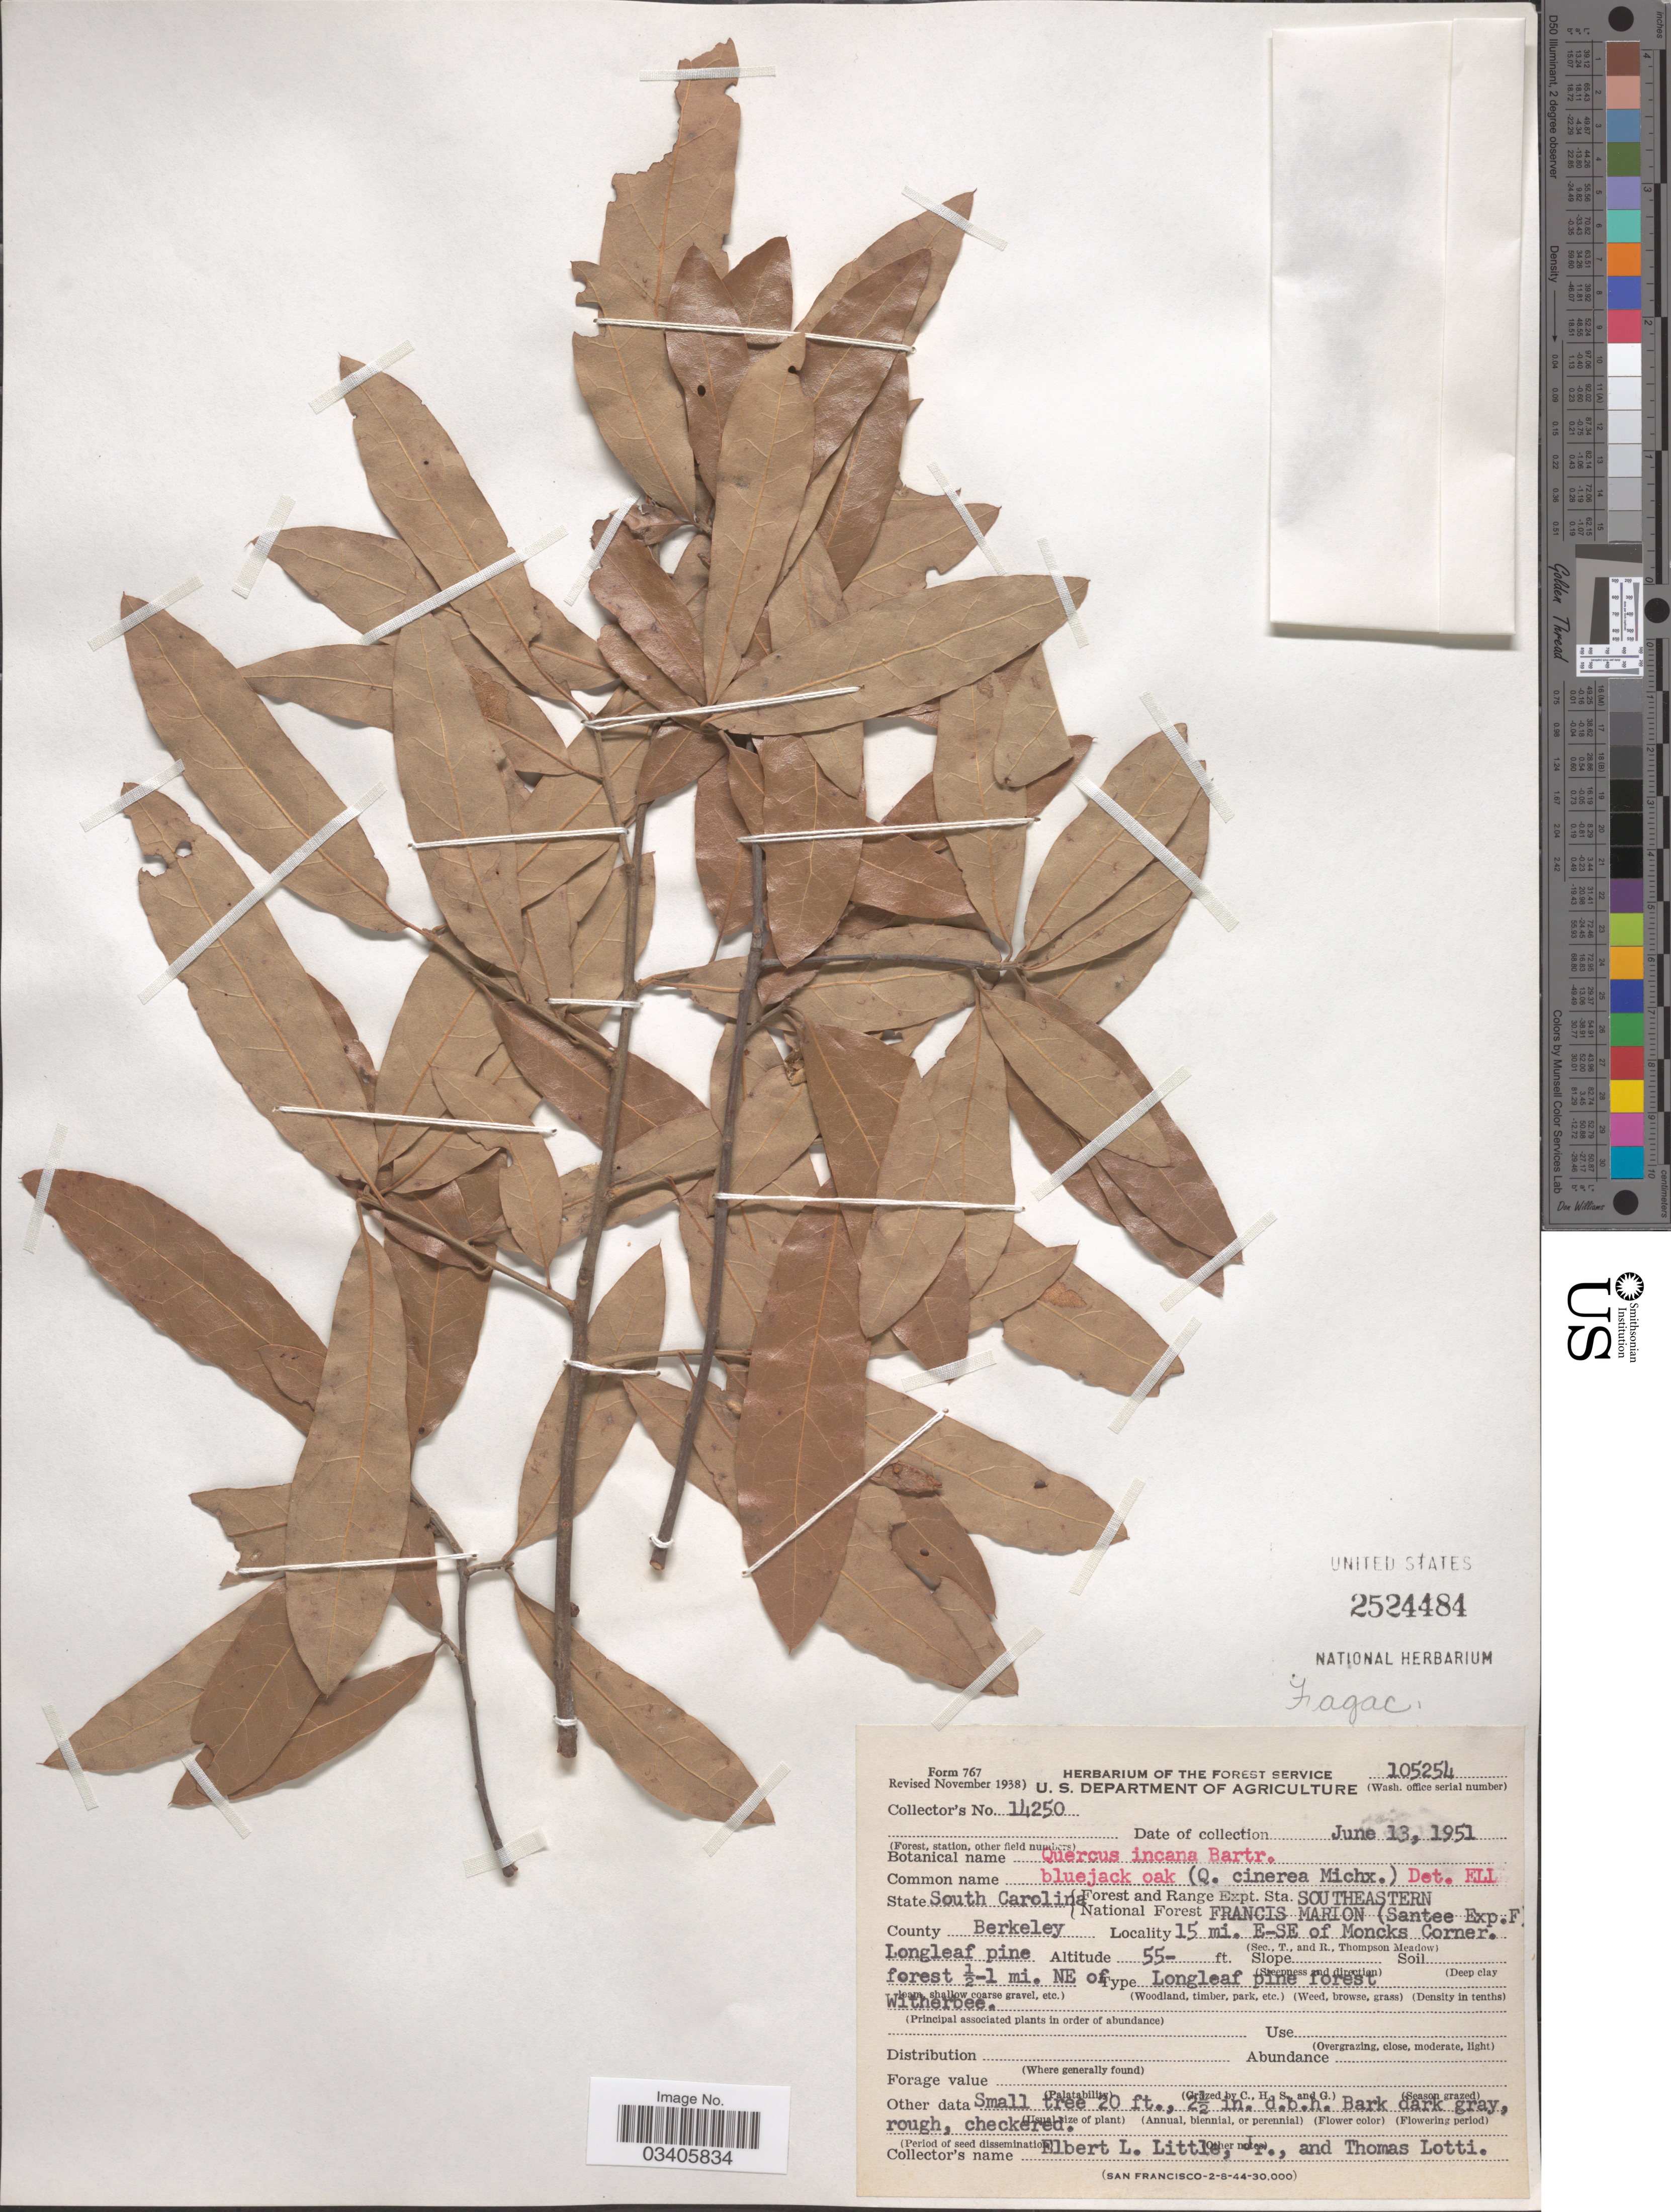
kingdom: Plantae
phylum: Tracheophyta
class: Magnoliopsida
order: Fagales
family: Fagaceae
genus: Quercus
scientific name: Quercus incana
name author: W. Bartram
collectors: E. L. Little & T. Lotti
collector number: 14250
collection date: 1951-06-13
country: United States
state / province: South Carolina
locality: Forest and Range Expt. Sta. Southeastern. National Forest Francis Marion (Santee Exp. F). County Berkeley. 15 mi. E-SE of Moncks Corner. Longleaf pine forest ½-1 mi. NE of Witherbee.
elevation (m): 17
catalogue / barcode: US 2524484